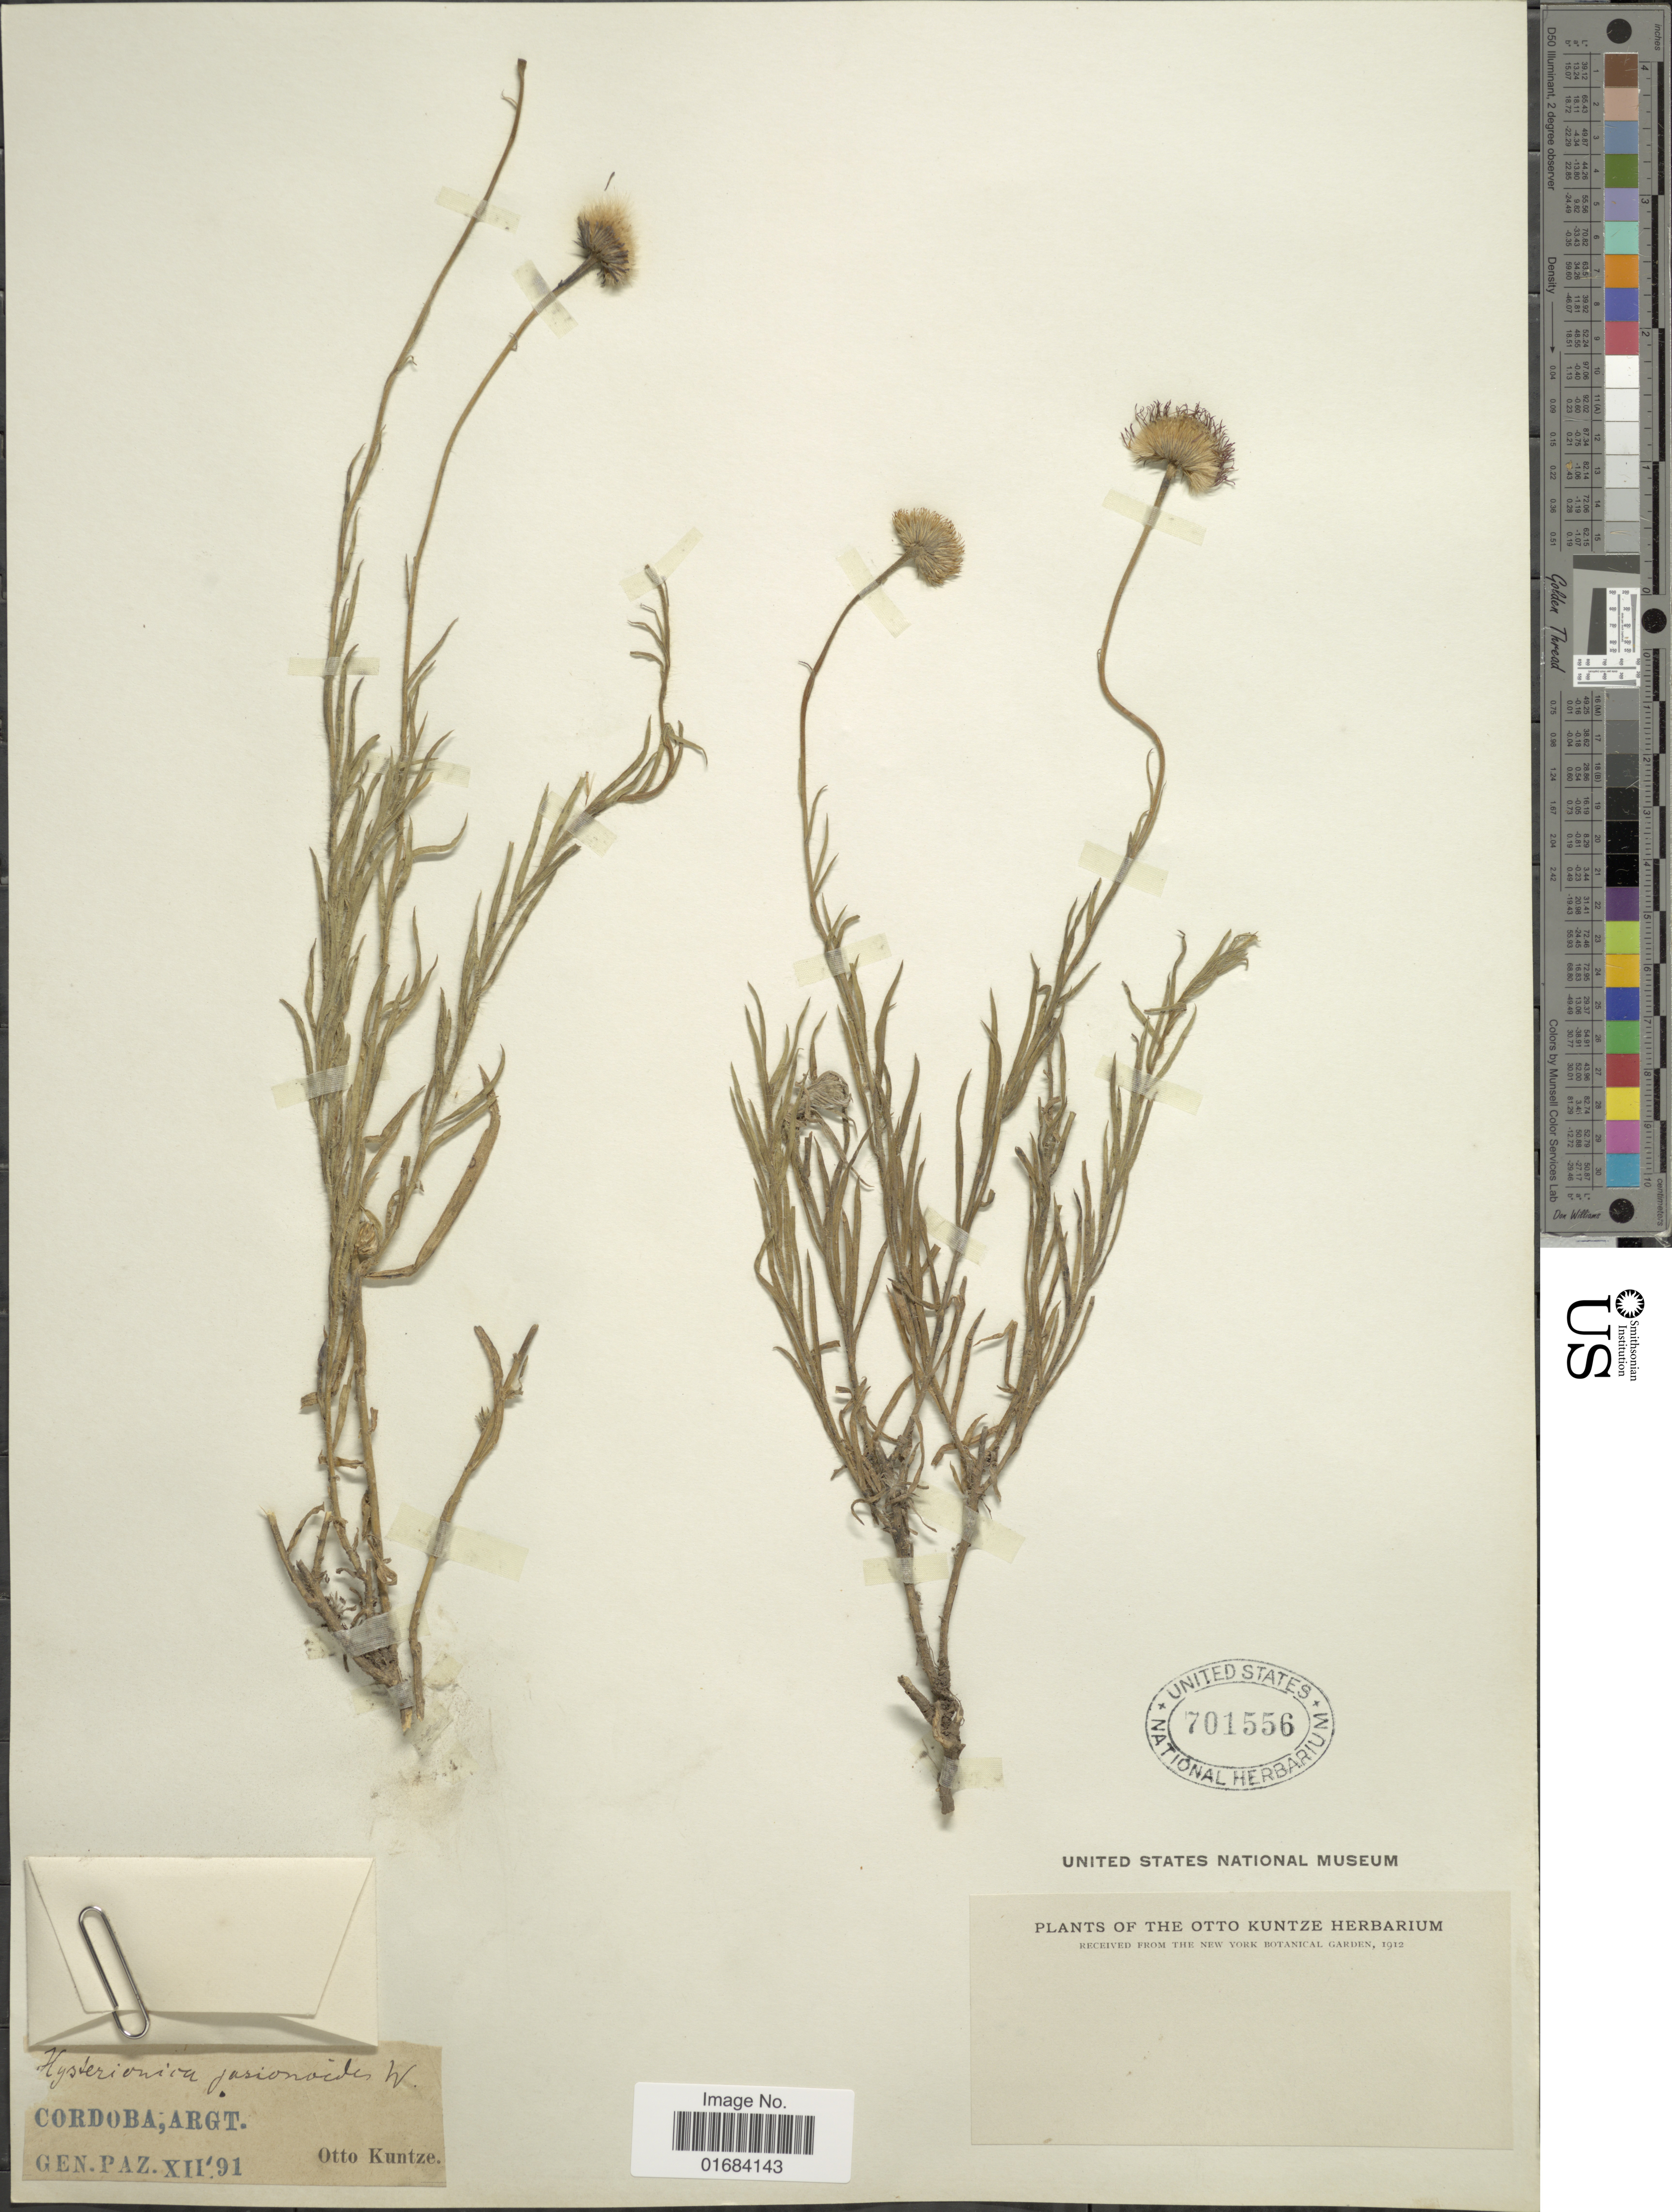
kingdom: Plantae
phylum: Tracheophyta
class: Magnoliopsida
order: Asterales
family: Asteraceae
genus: Hysterionica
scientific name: Hysterionica jasionoides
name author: Willd.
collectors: C.E.O. Kuntze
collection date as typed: Transcribed d/m/y: /12/91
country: Argentina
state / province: Cordoba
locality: Gen. Paz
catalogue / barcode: US 701556